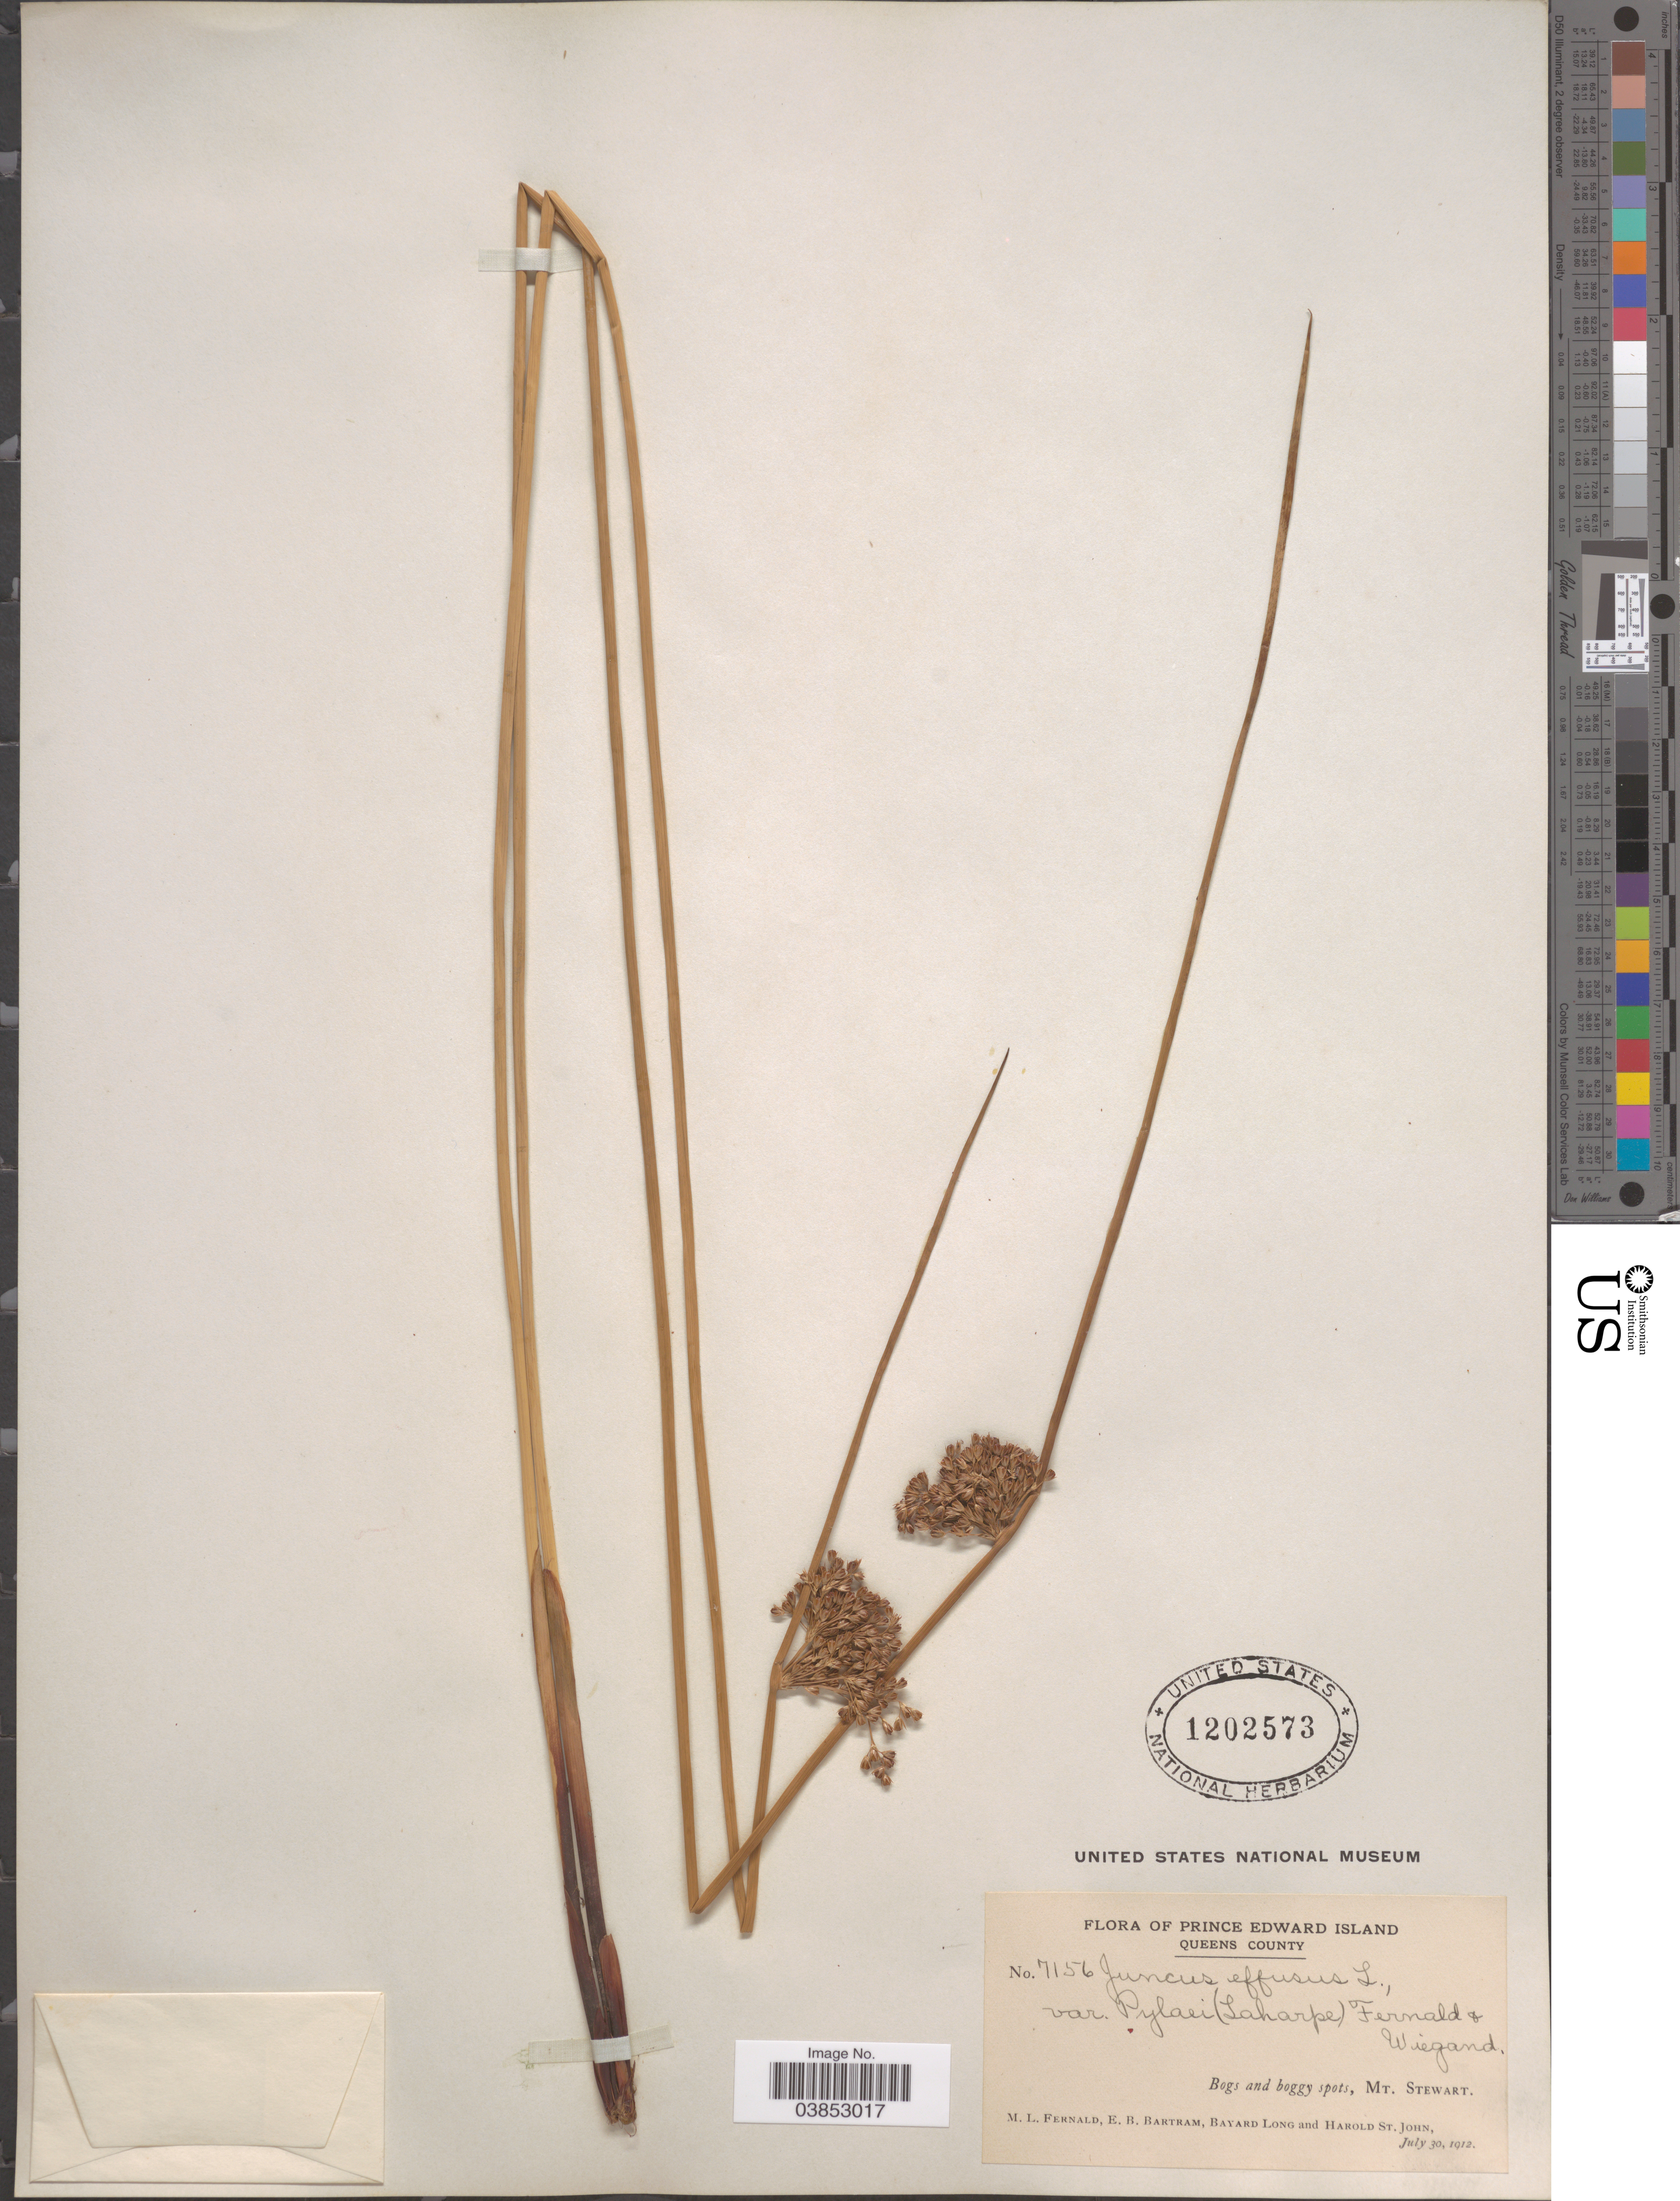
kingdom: Plantae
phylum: Tracheophyta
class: Liliopsida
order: Poales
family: Juncaceae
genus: Juncus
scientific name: Juncus effusus var. pylaei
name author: (Laharpe) Fernald & Wiegand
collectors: M. L. Fernald, E. B. Bartram, B. Long & H. St. John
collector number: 7156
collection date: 1912-07-30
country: Canada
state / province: Prince Edward Island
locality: Queens County. Mt. Stewart.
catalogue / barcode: US 1202573